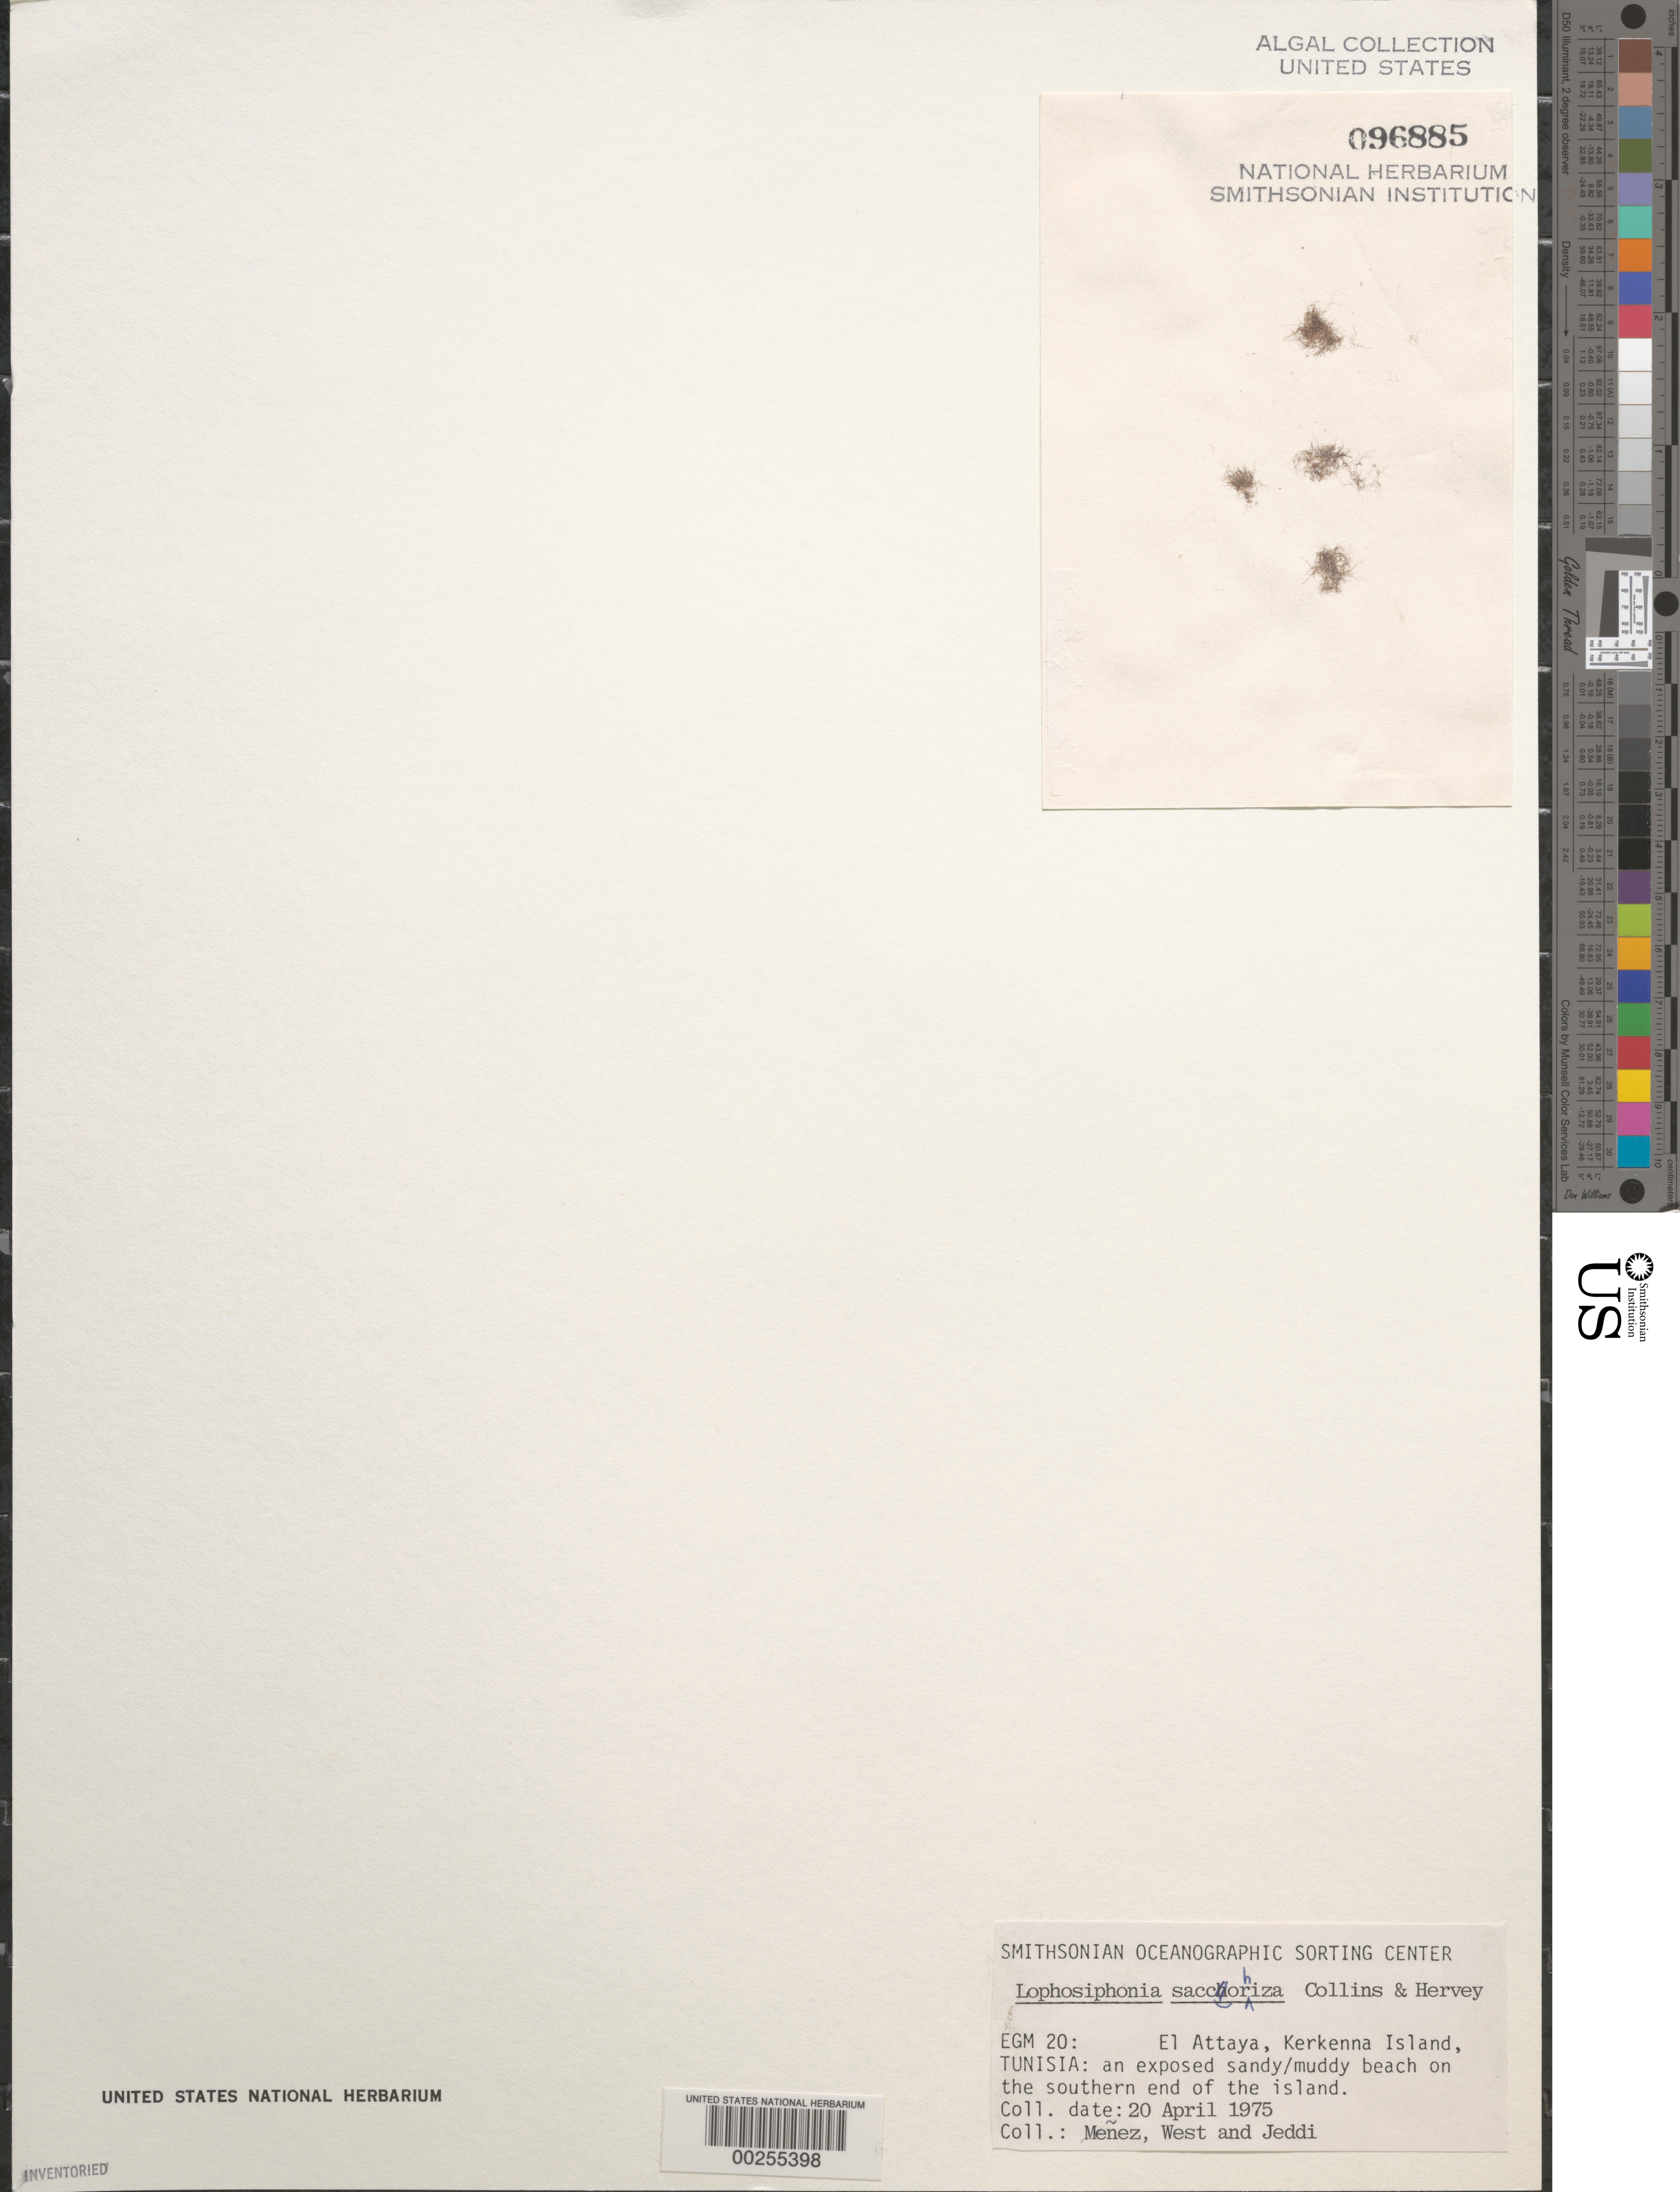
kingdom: Plantae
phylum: Rhodophyta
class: Florideophyceae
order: Ceramiales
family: Rhodomelaceae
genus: Polysiphonia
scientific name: Polysiphonia saccorhiza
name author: (Collins & Hervey) Hollenb.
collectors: Meñez, -. West & -. Jeddi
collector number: EGM 20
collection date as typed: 20 Apr 1975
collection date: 1975-04-20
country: Tunisia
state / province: Sfax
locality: El attaya, kerkenna island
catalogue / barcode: US 96885